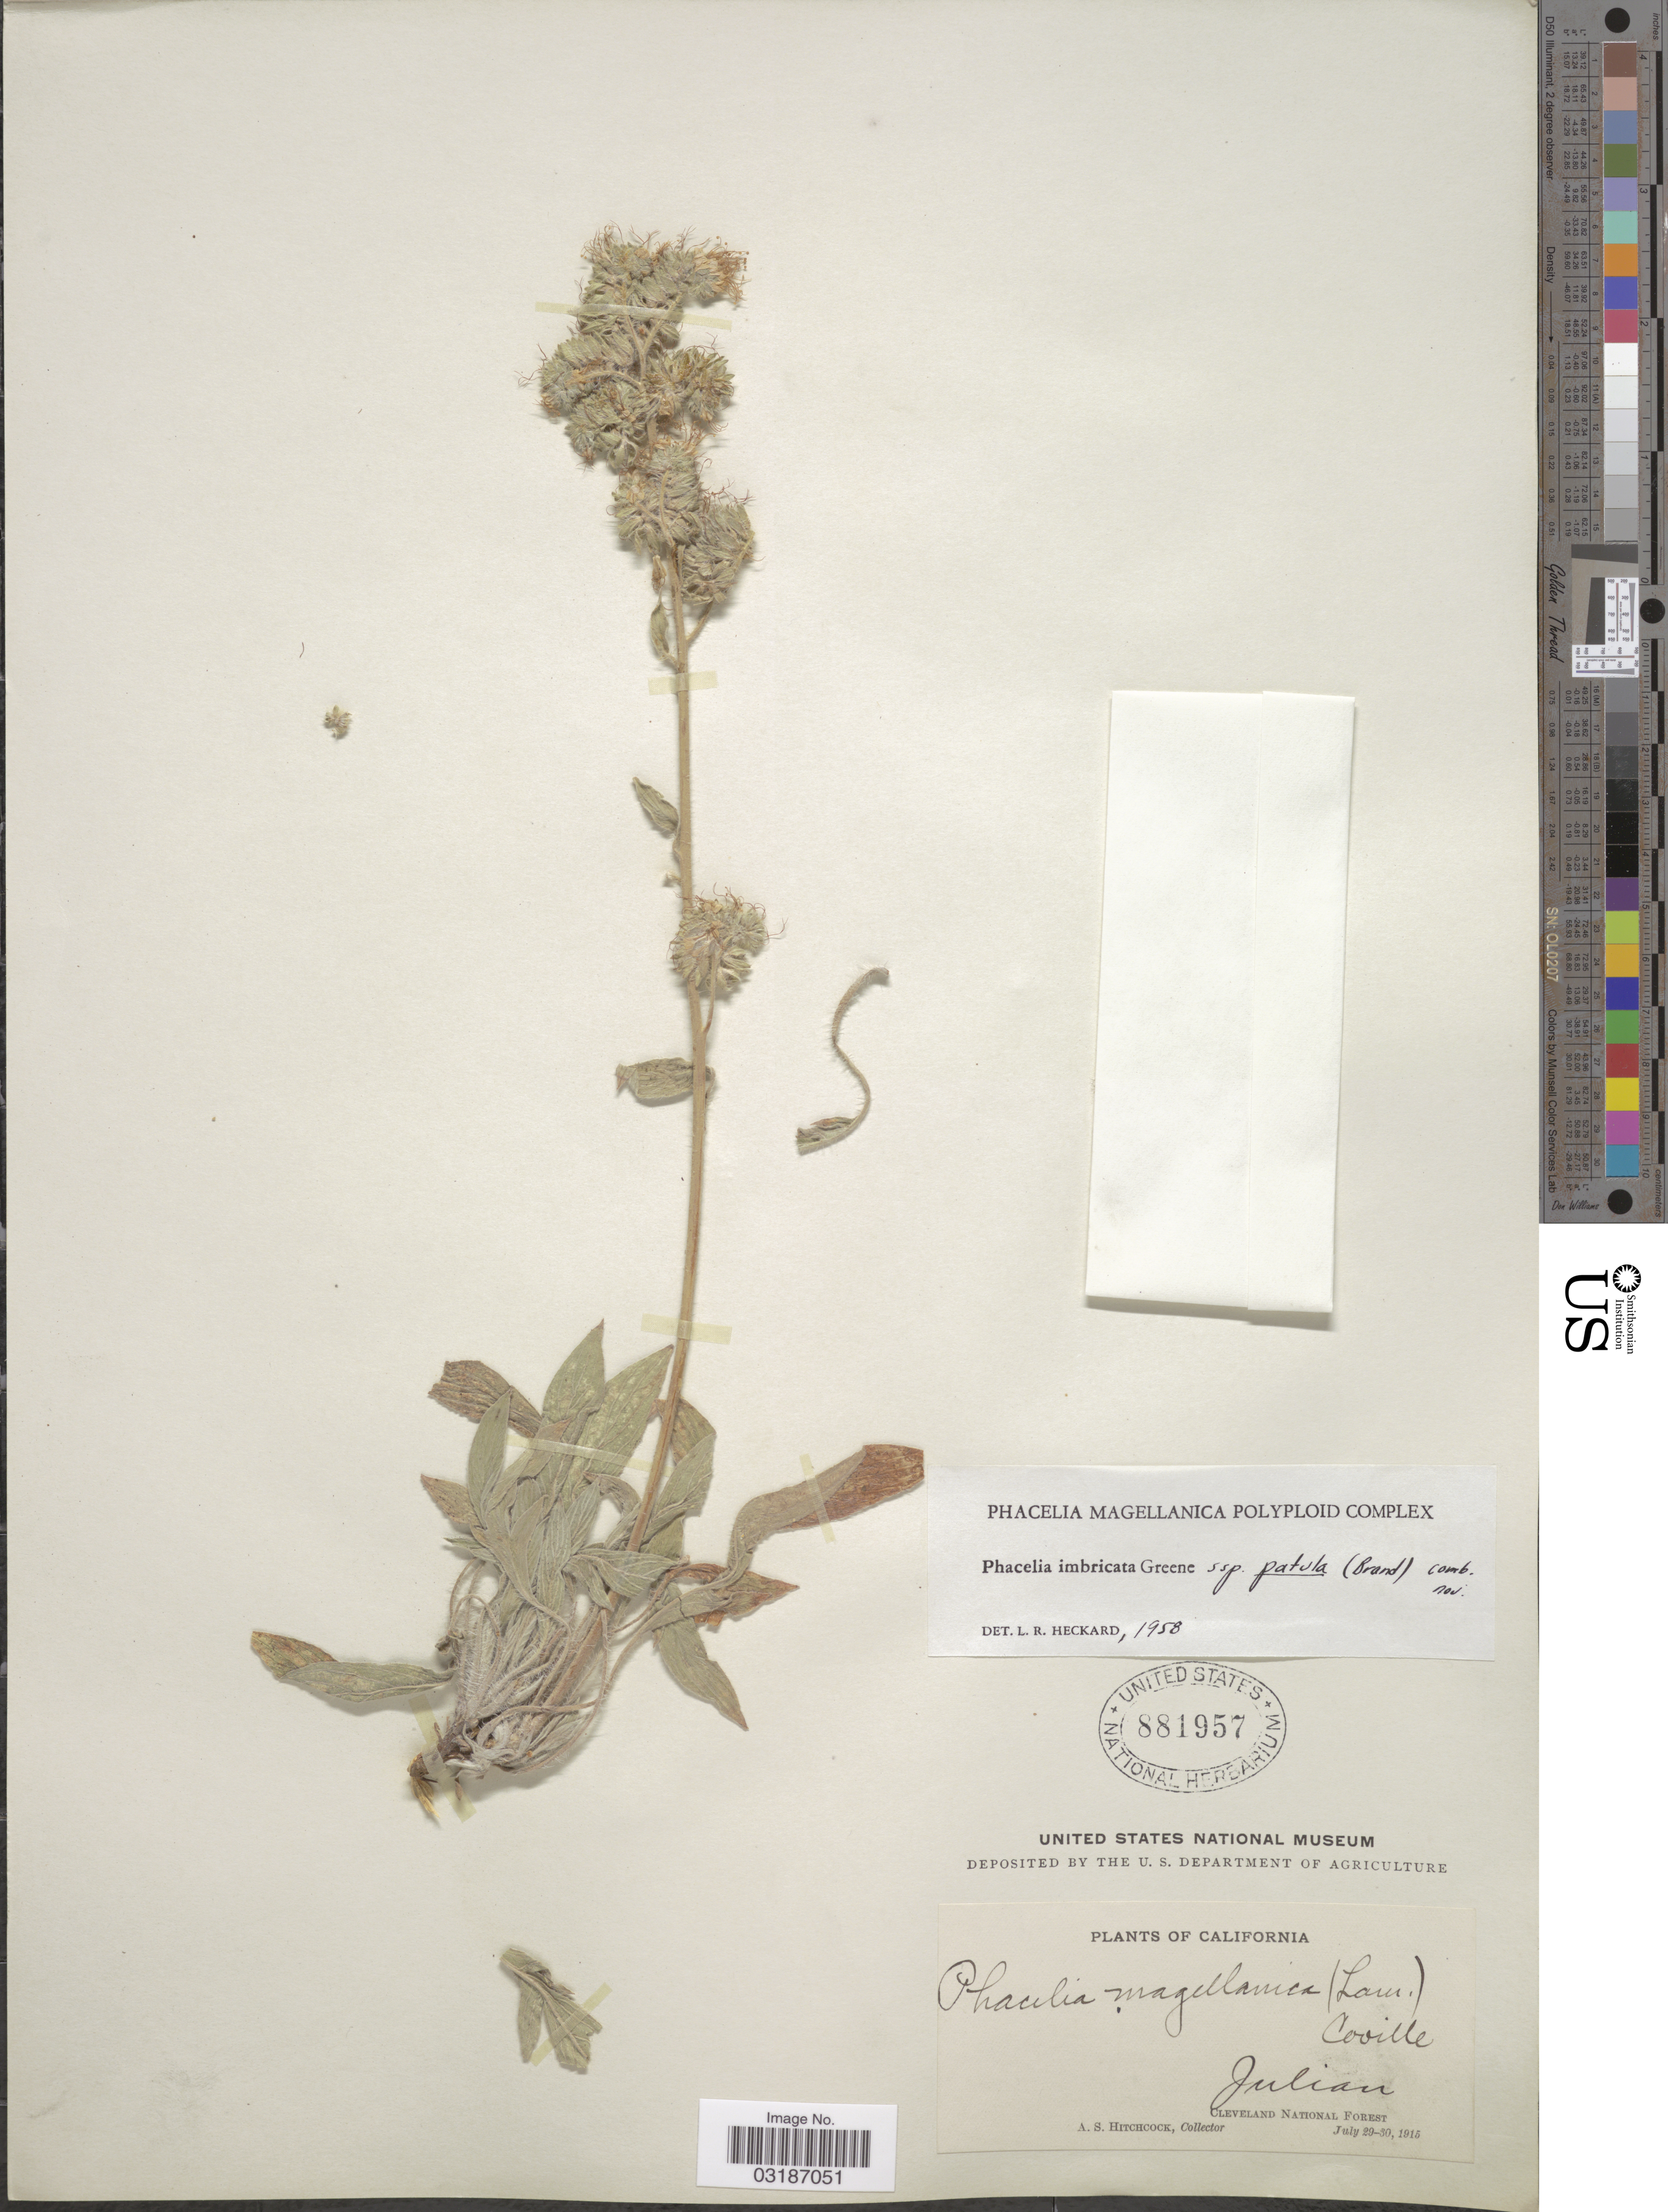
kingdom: Plantae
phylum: Tracheophyta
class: Magnoliopsida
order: Boraginales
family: Hydrophyllaceae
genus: Phacelia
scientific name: Phacelia imbricata subsp. patula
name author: (Brand) Heckard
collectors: A. S. Hitchcock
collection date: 1915-07-29/1915-07-30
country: United States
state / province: California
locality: Julian. Cleveland National Forest.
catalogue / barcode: US 881957